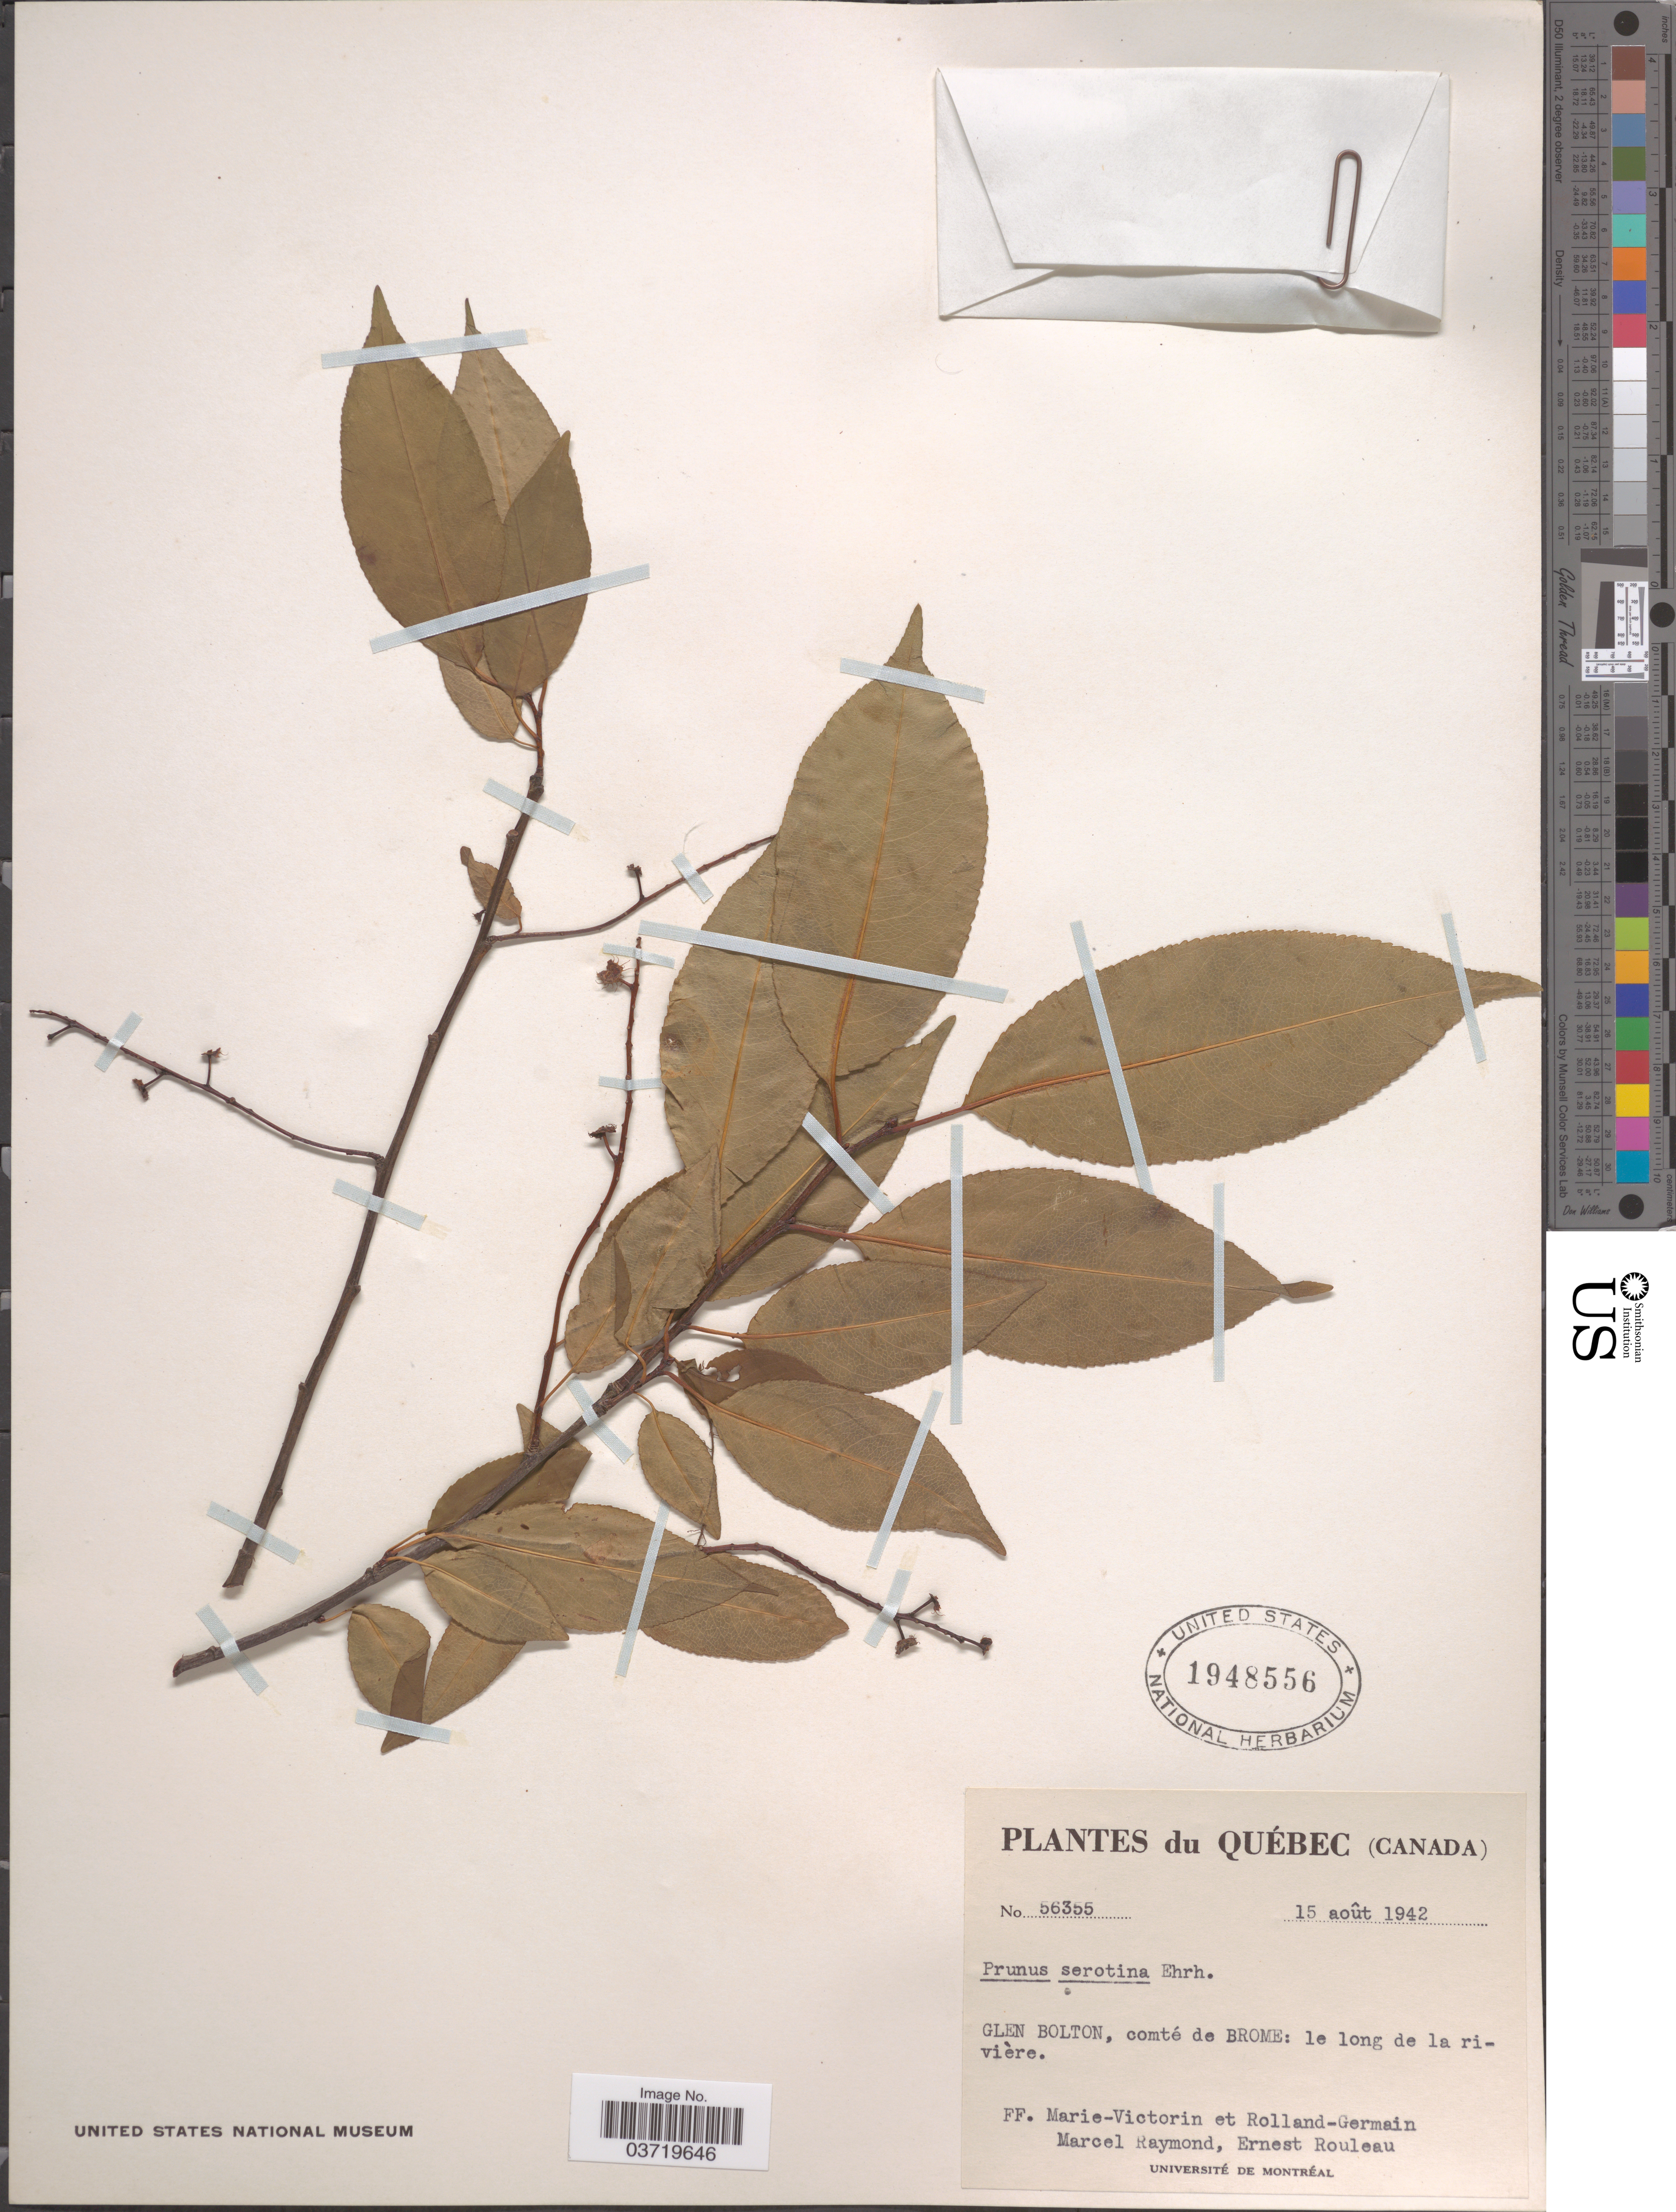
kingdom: Plantae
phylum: Tracheophyta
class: Magnoliopsida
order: Rosales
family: Rosaceae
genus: Prunus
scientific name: Prunus serotina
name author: Ehrh.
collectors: F. Marie-Victorin, Rolland-Germain, M. Raymond & J. Rouleau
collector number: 56355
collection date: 1942-08-15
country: Canada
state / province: Quebec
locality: Glen Bolton, comté de Brome: le long de la rivière.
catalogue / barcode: US 1948556